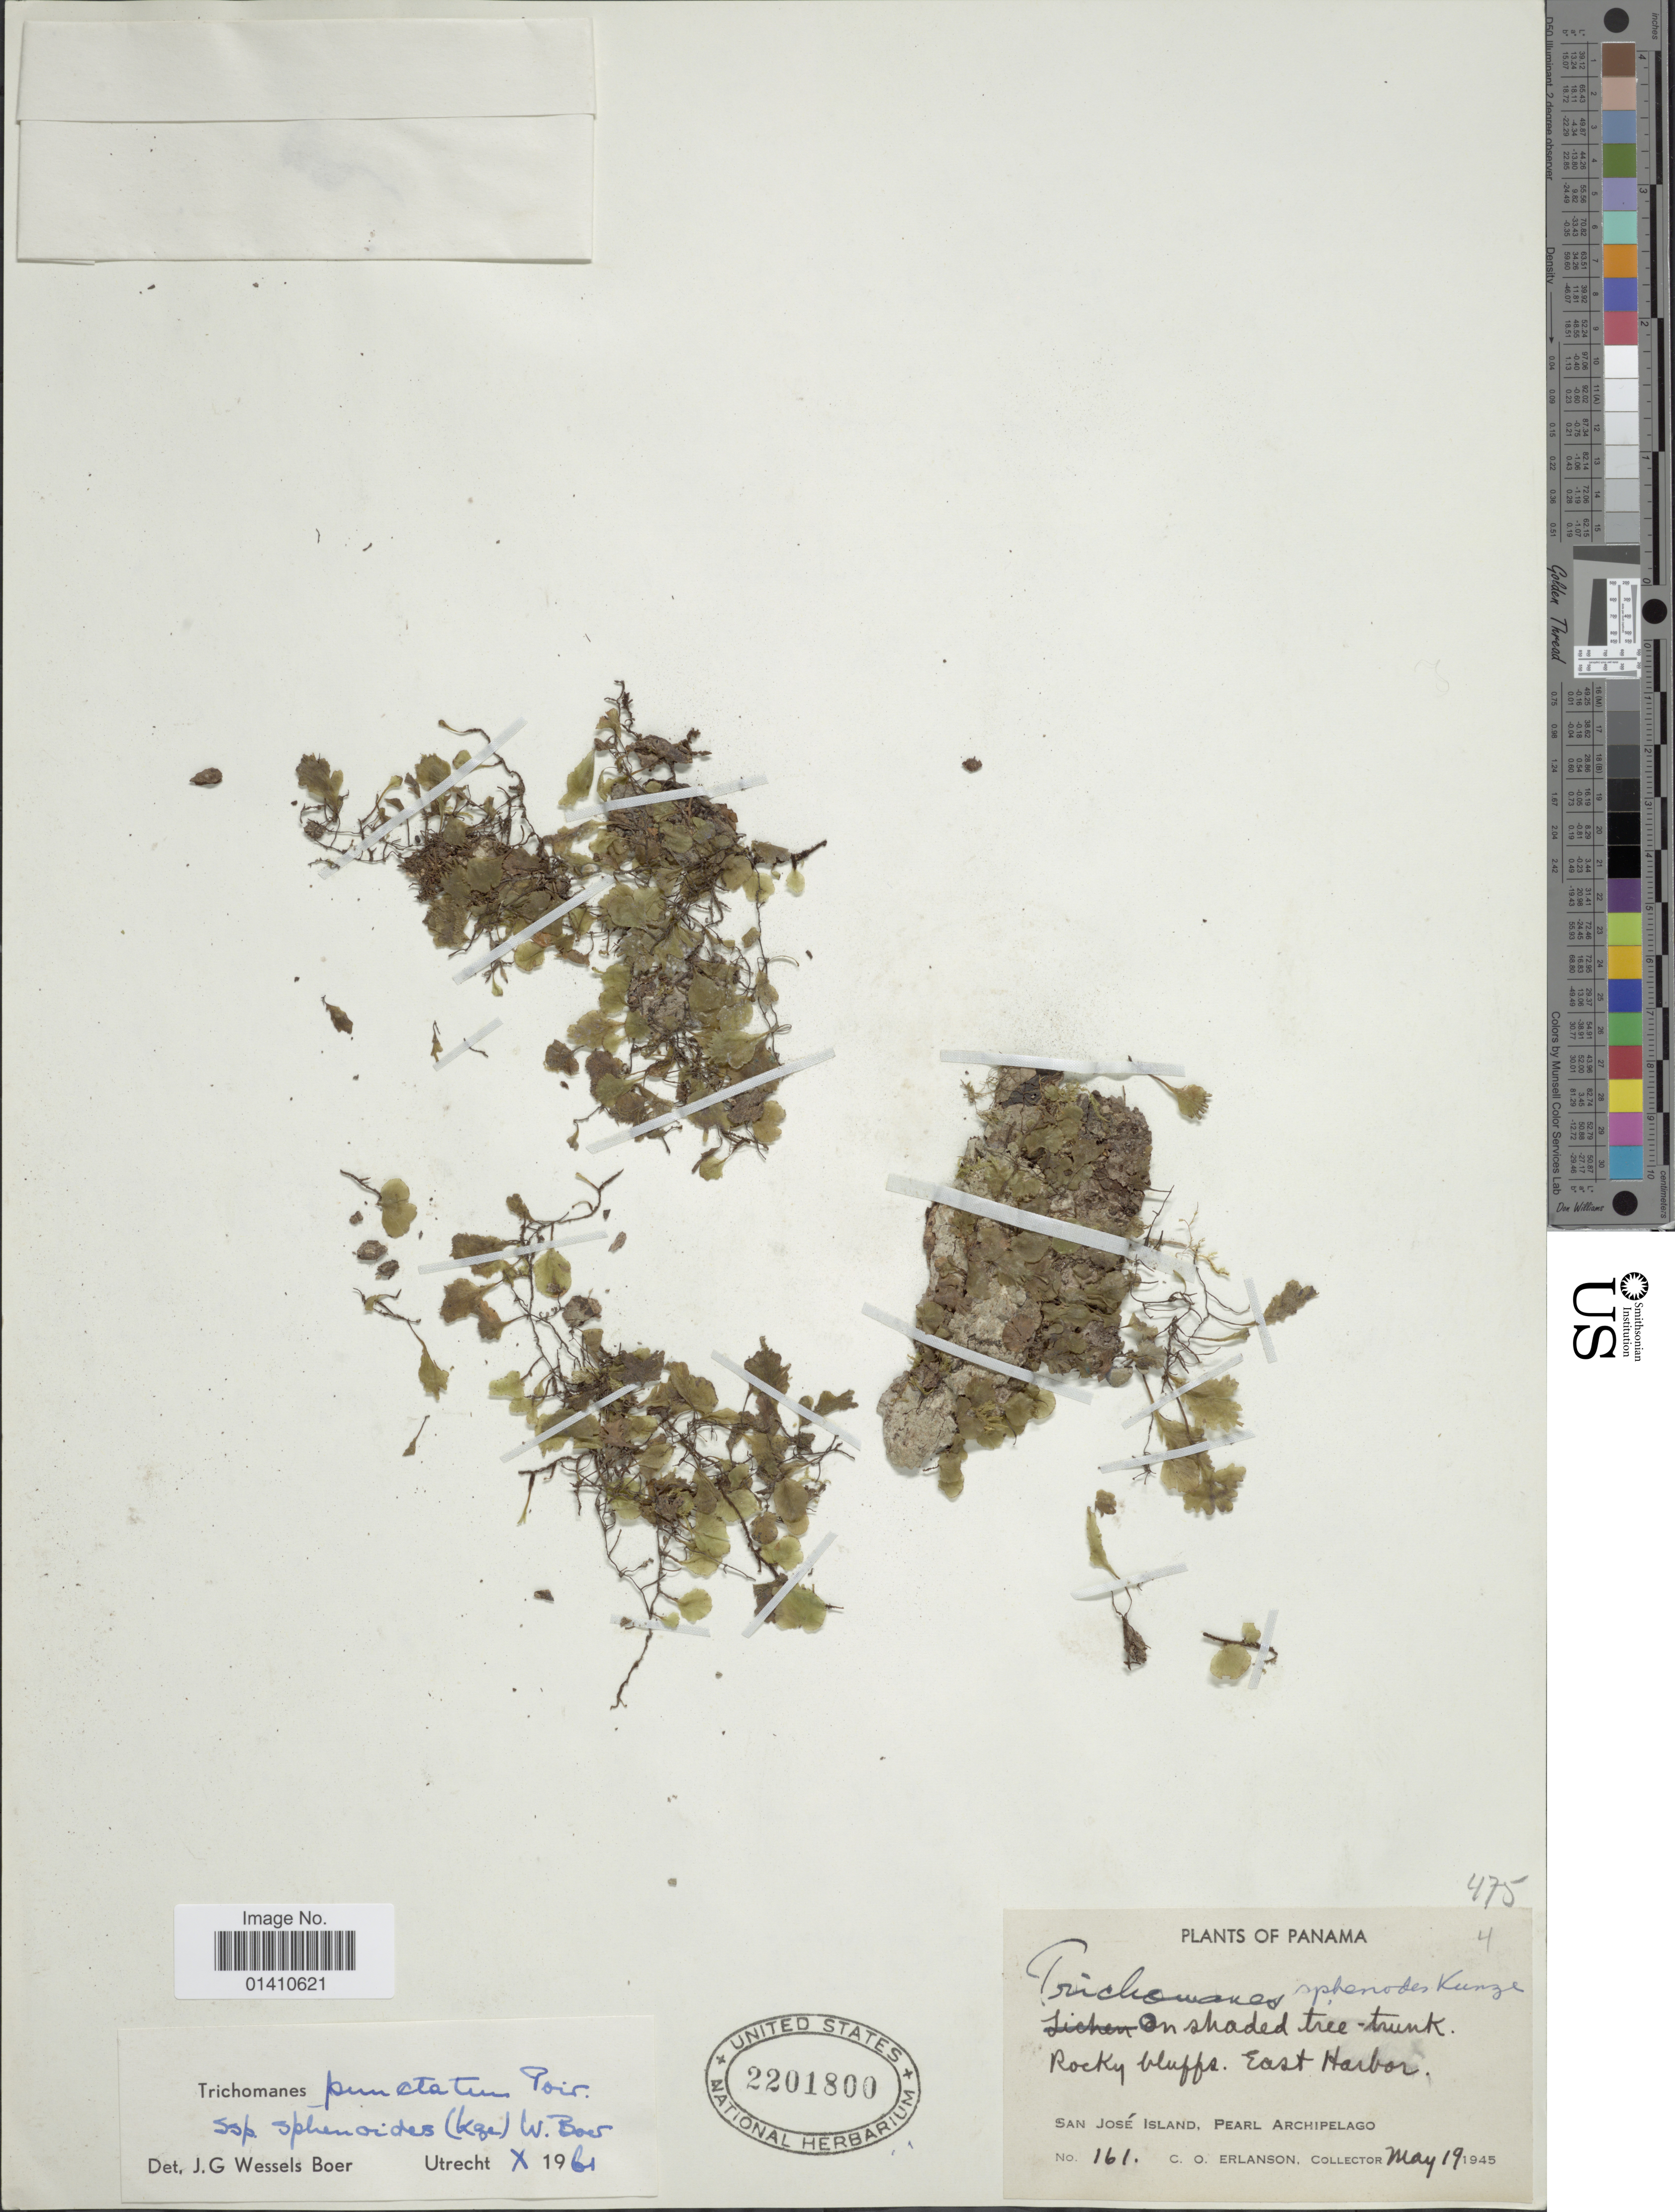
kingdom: Plantae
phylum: Tracheophyta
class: Polypodiopsida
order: Hymenophyllales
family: Hymenophyllaceae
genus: Didymoglossum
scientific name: Didymoglossum punctatum subsp. spheroides (Kunze) comb. nov., ined 2015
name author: (Kunze)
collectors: C. O. Erlanson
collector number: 161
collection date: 1945-05-19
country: Panama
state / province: Panamá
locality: San Jose Island, Pearl Archipelago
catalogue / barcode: US 2201800